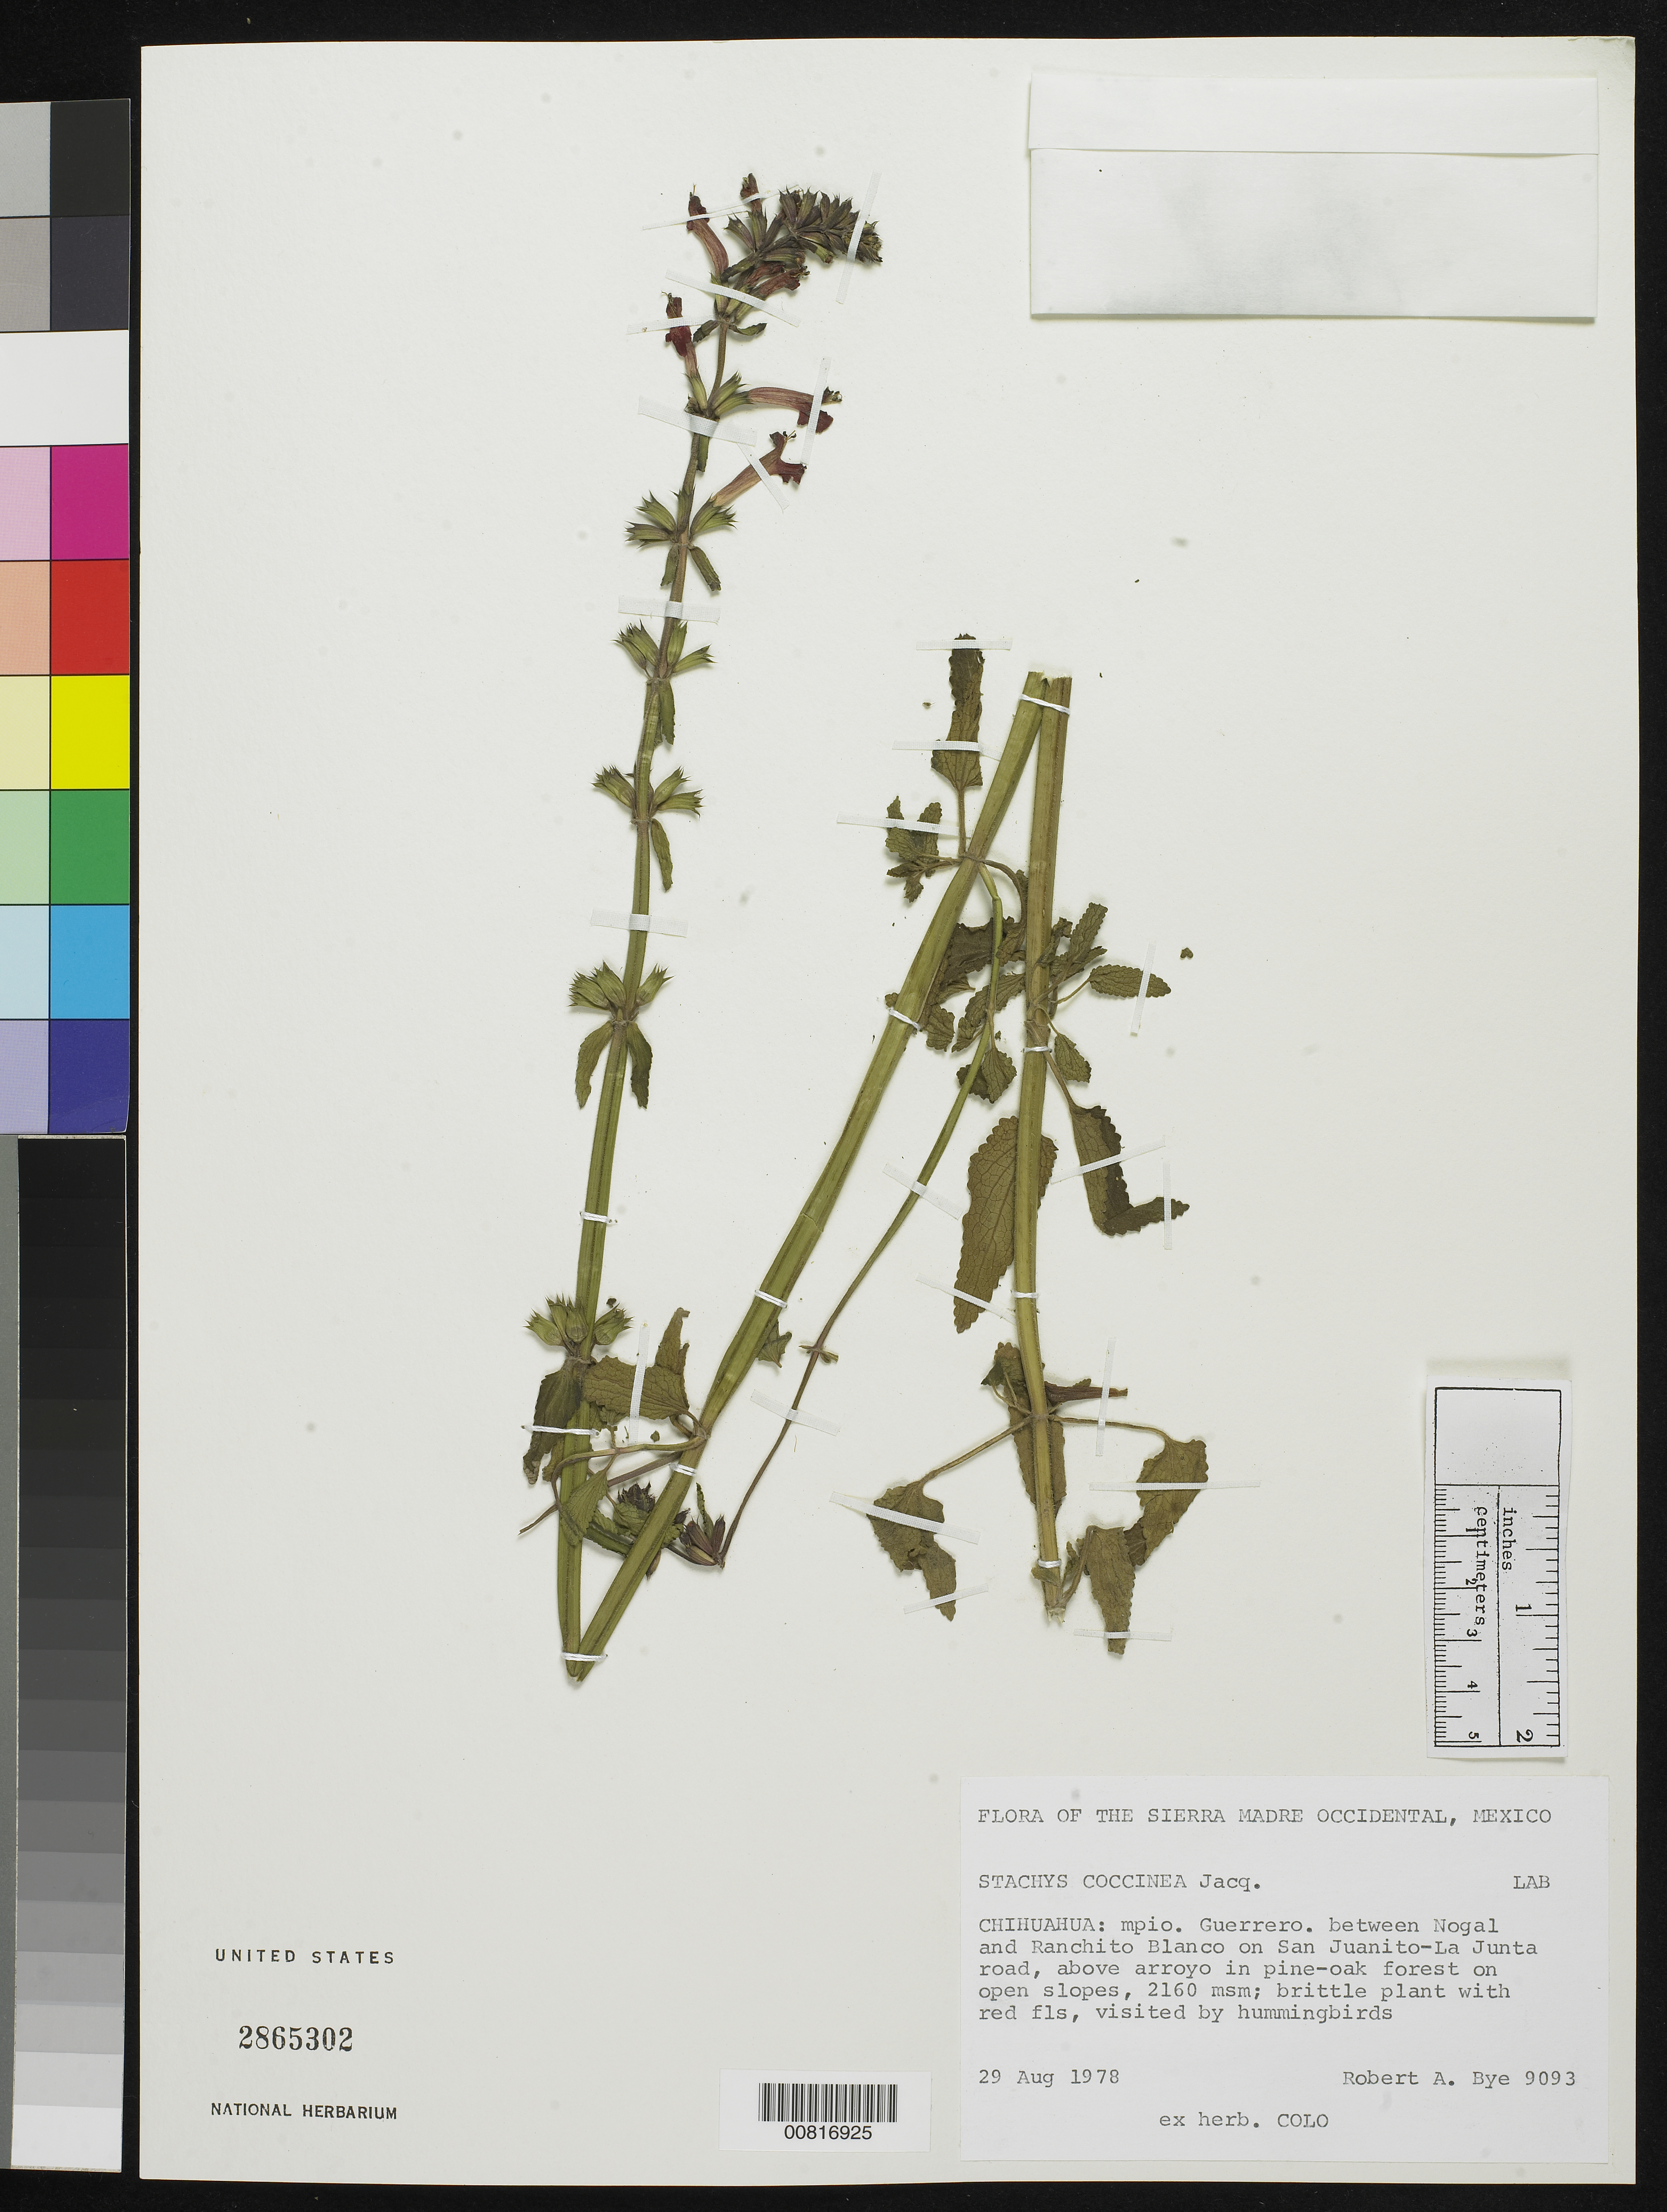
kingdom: Plantae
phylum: Tracheophyta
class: Magnoliopsida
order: Lamiales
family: Lamiaceae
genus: Stachys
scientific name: Stachys coccinea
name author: Ortega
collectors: R. A. Bye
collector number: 9093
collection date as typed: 29 Aug 1978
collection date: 1978-08-29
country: Mexico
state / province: Chihuahua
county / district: Guerrero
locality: Between Nogal and Ranchito Blanco on San Juanito- La Junta road, above arroyo.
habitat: Pine-Oak forest on open slopes.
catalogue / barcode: US 2865302